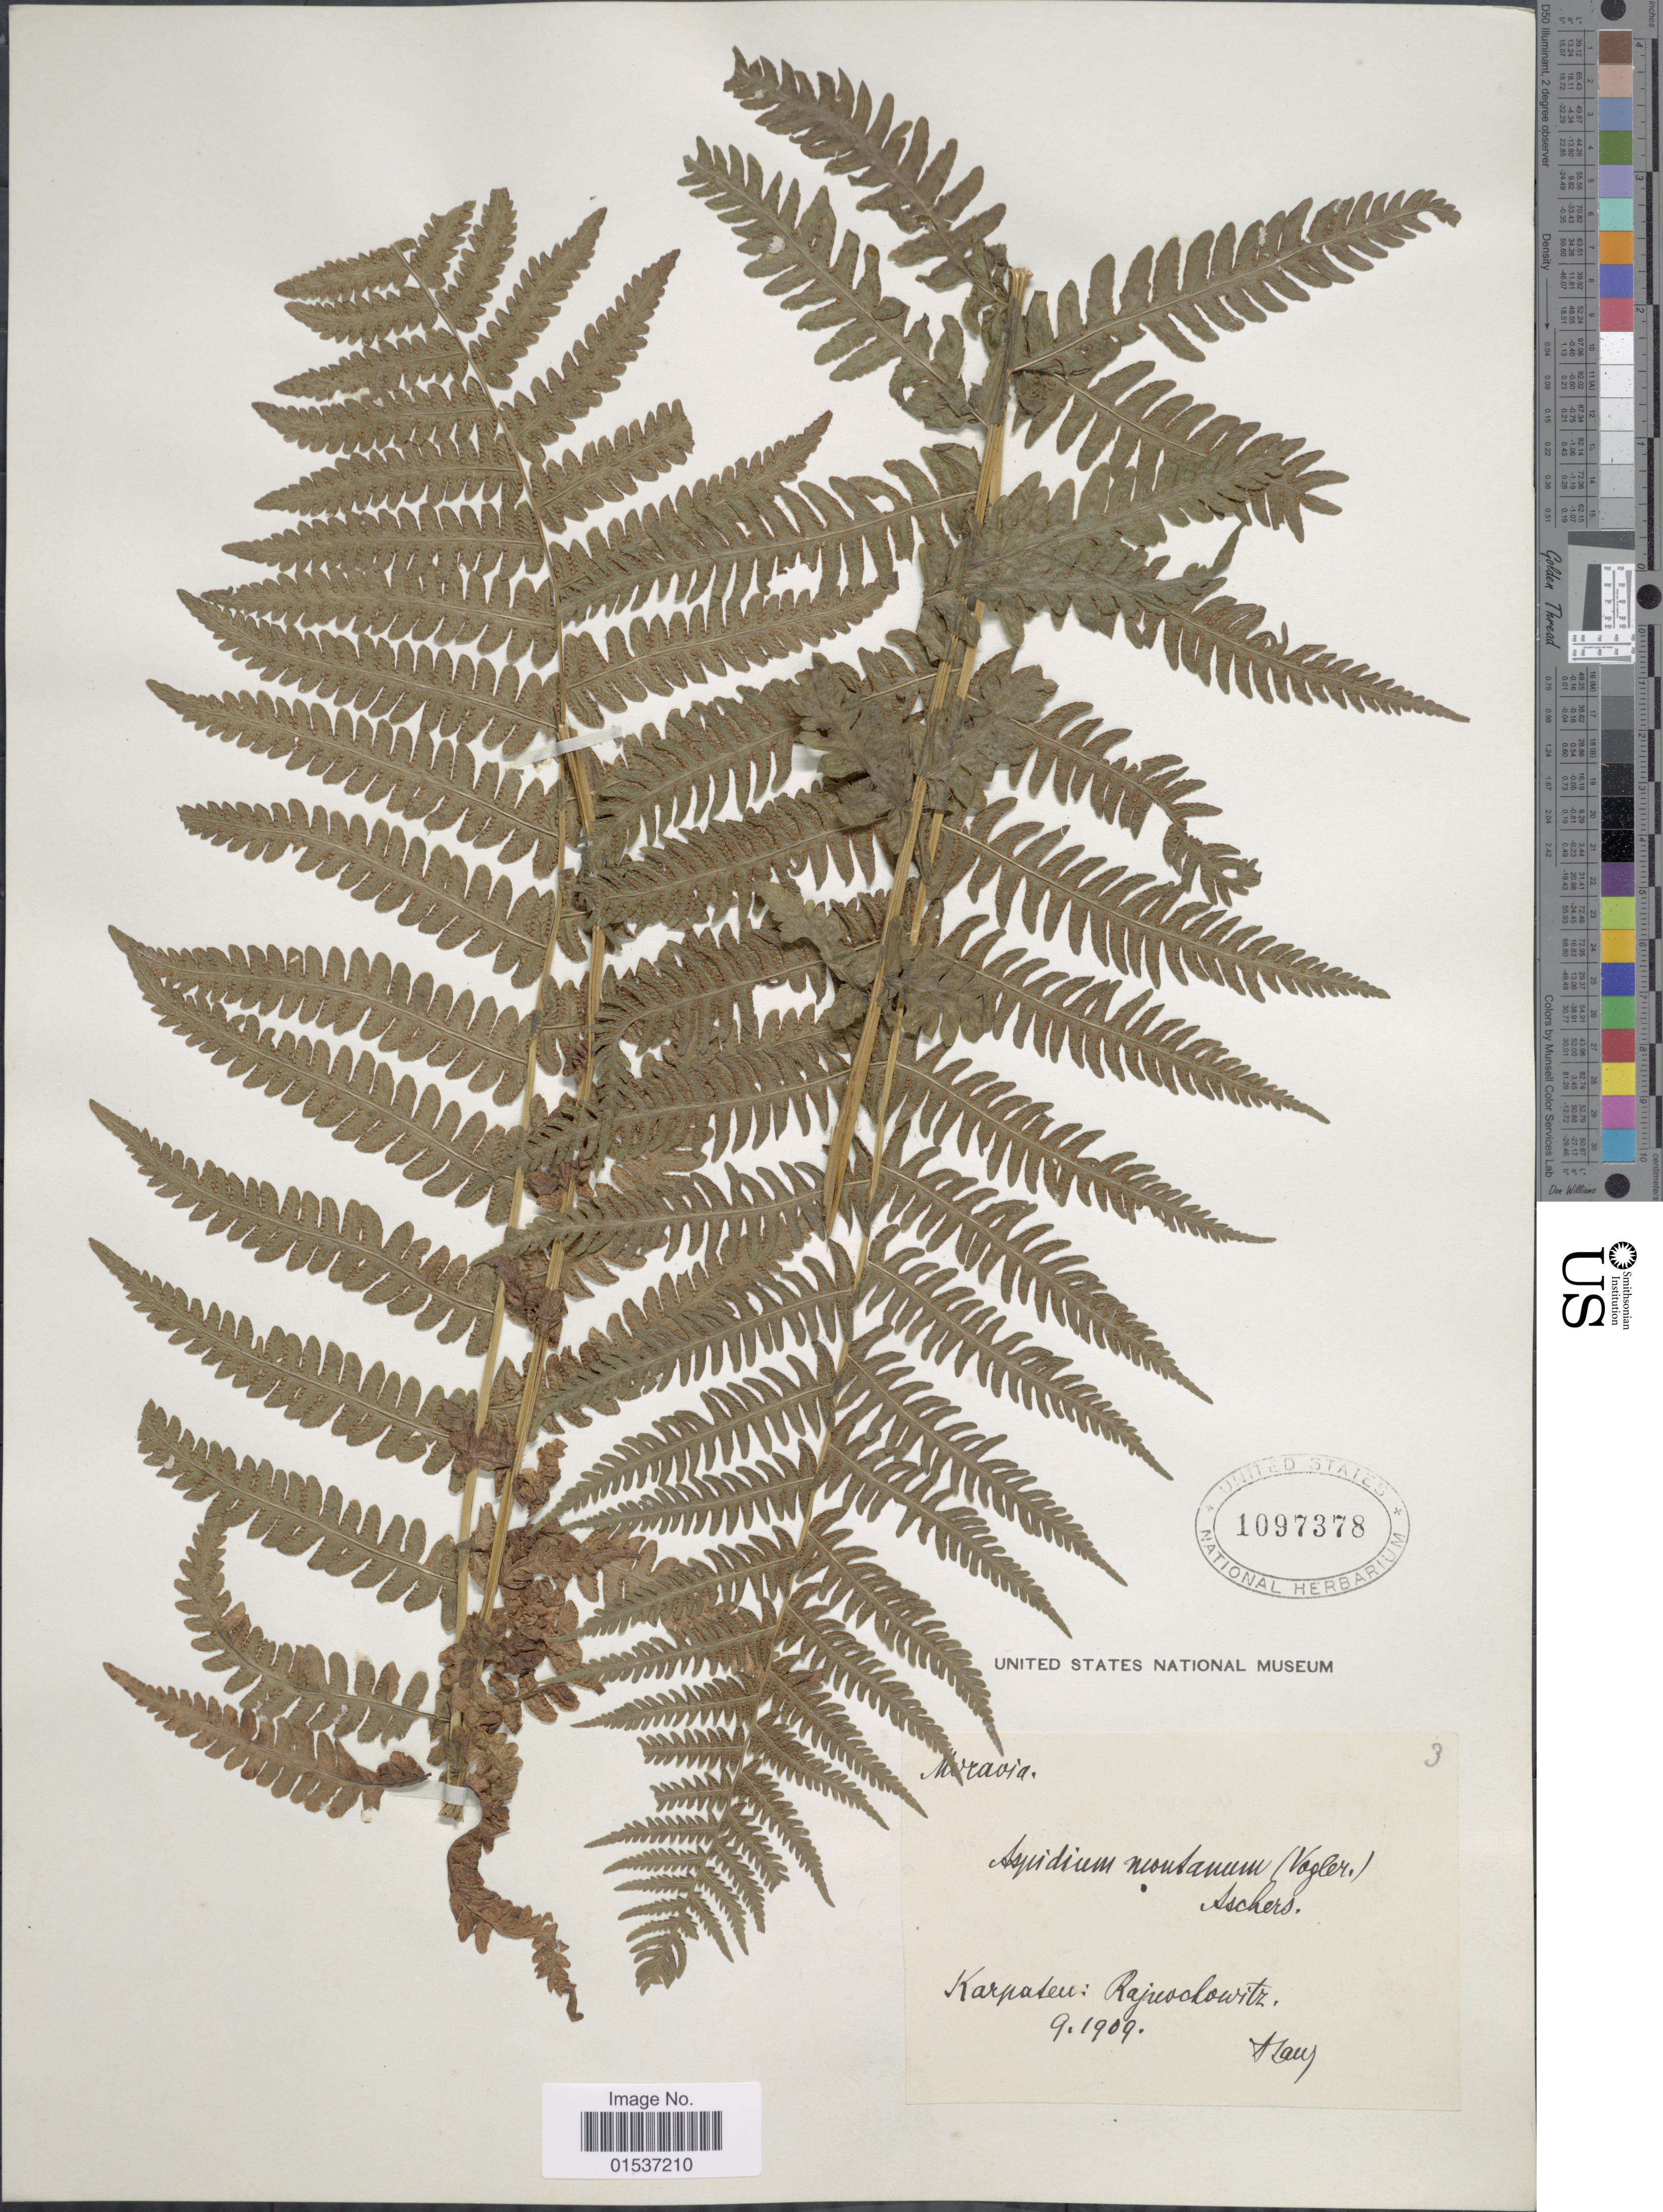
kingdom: Plantae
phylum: Tracheophyta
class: Polypodiopsida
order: Polypodiales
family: Thelypteridaceae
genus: Oreopteris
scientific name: Oreopteris limbosperma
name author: (All.) K. Iwats.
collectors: A. Laus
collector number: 3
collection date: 1909-09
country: Czechia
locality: Moravia, Karpateu: Rajreockowitz. [interpreted]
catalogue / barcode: US 1097378